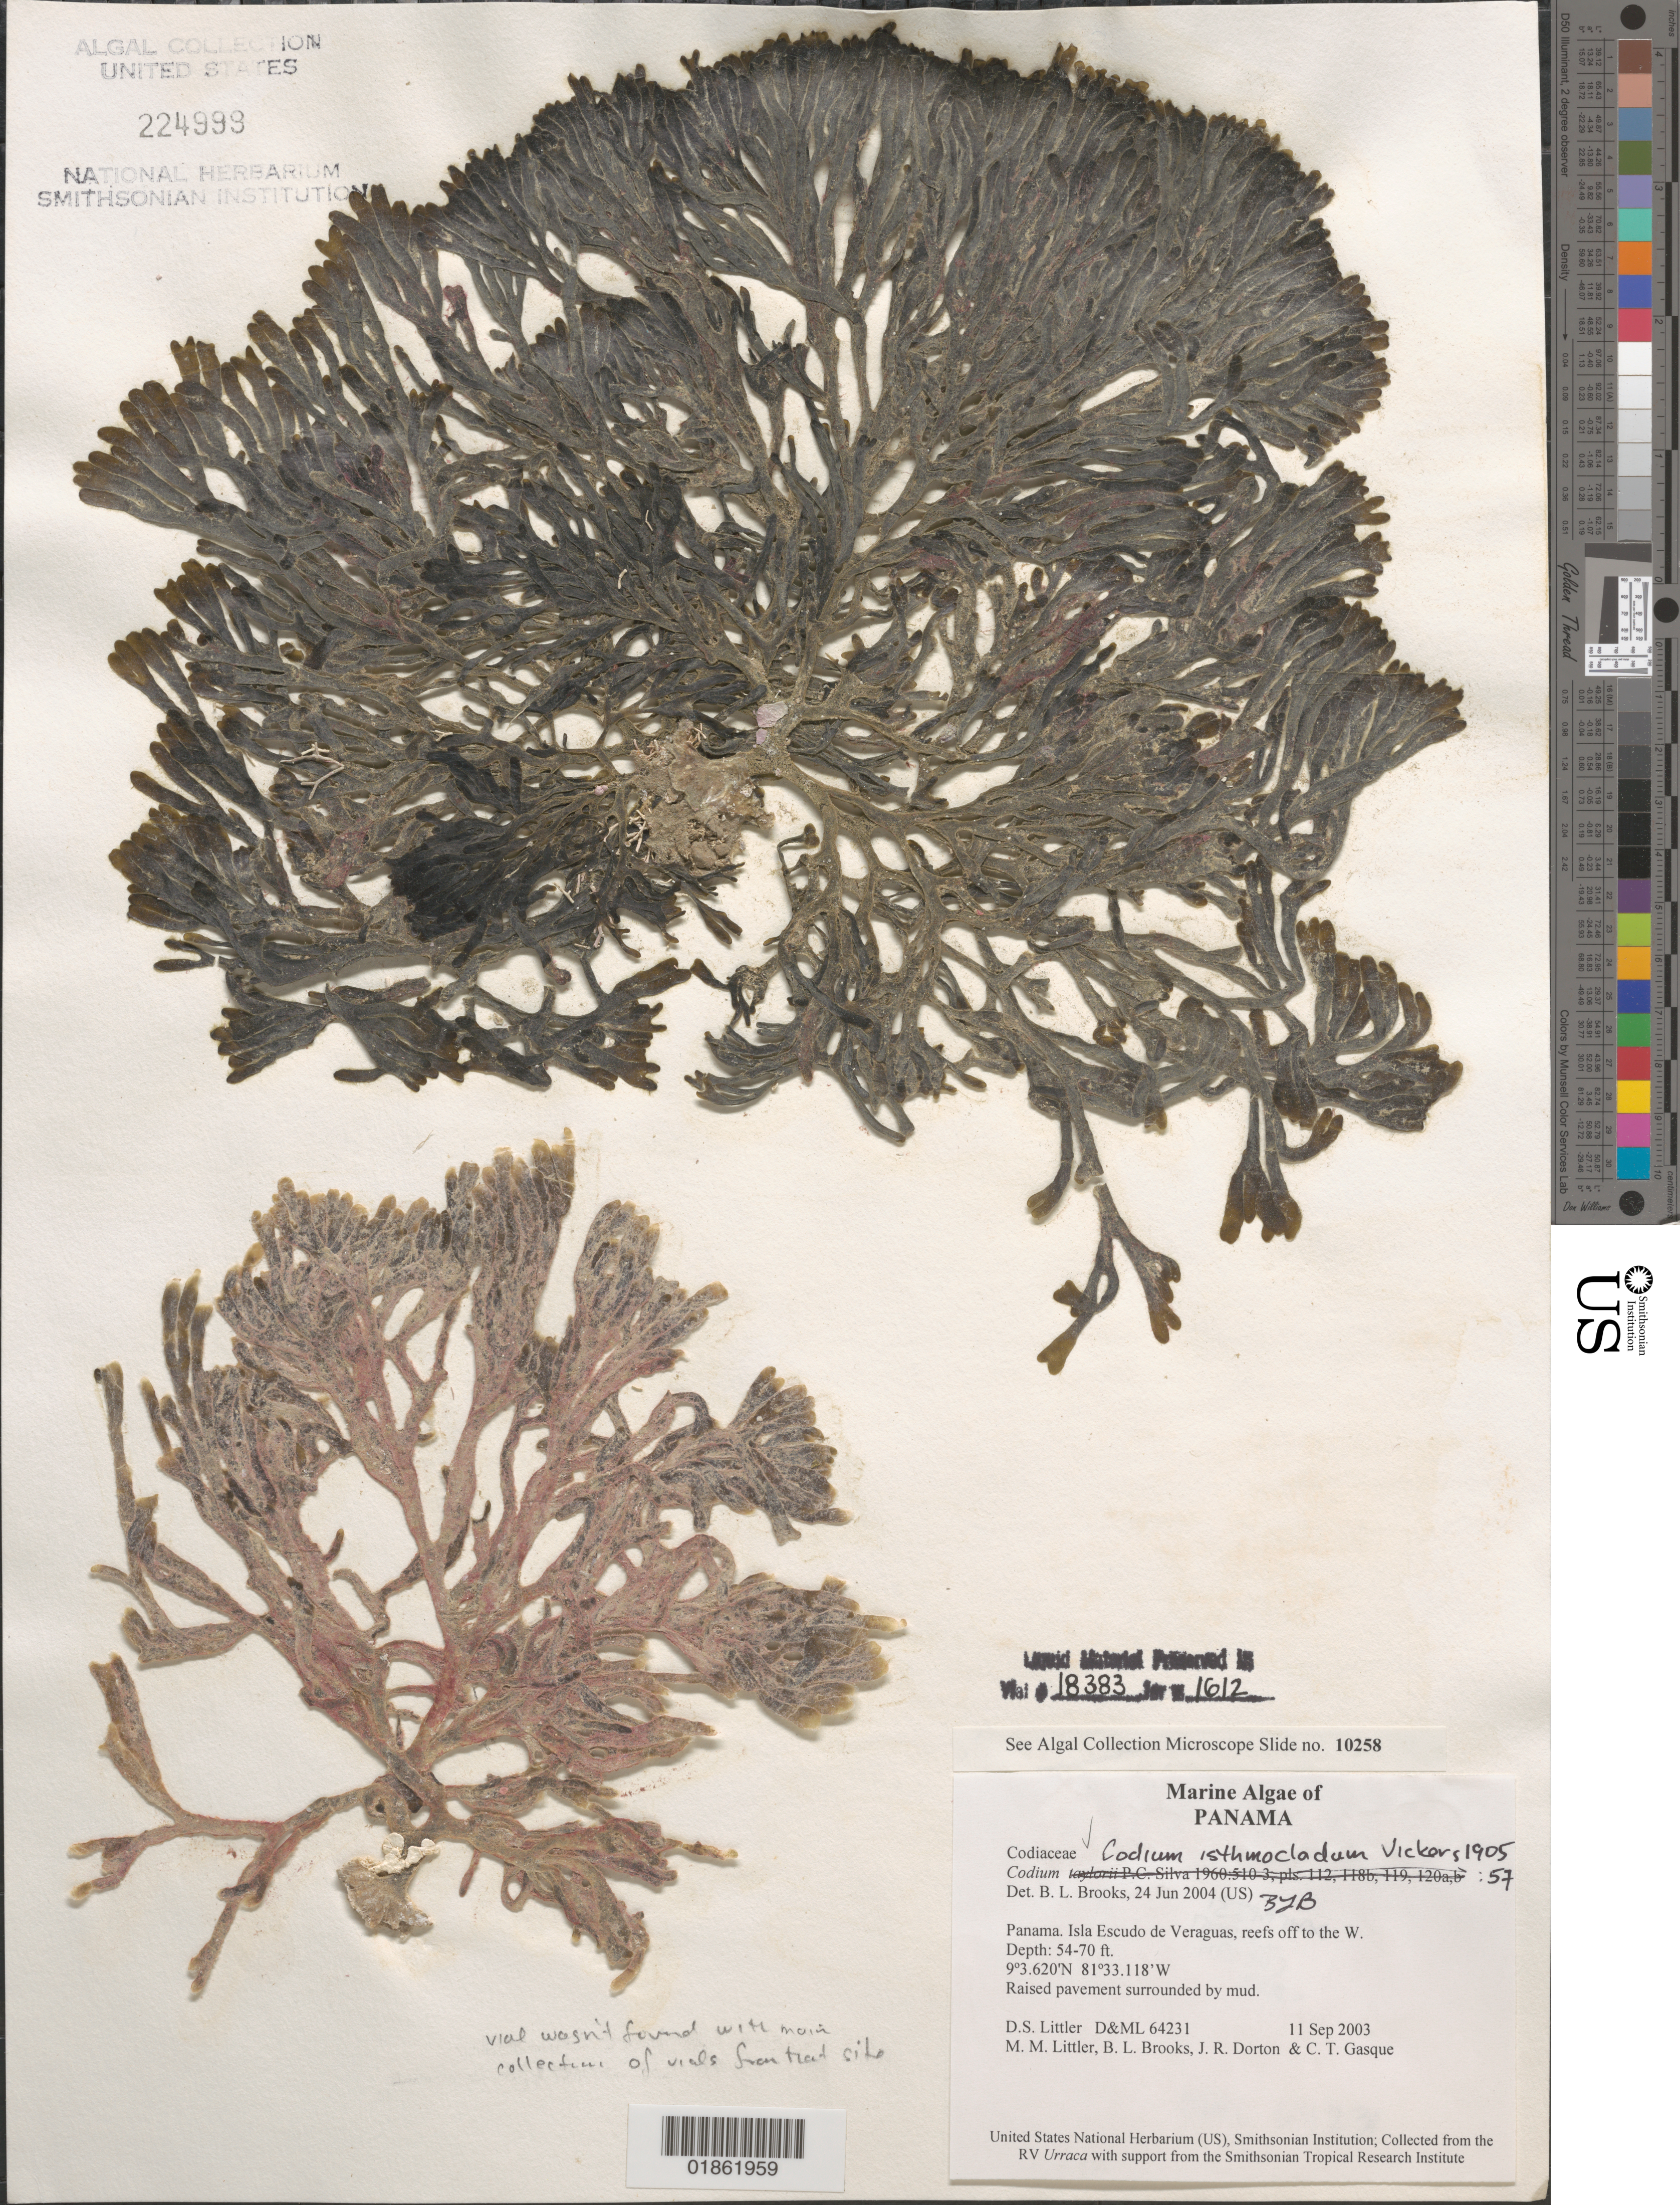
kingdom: Plantae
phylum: Chlorophyta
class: Ulvophyceae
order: Bryopsidales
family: Codiaceae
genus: Codium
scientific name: Codium isthmocladum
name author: Vickers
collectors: D. S. Littler, M. M. Littler & C. Gasque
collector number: D&ML 64231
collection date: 2003-09-11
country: Panama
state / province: Ngöbe-Buglé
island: Escudo de Veraguas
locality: Isla Escudo de Veraguas. Snorkling W side.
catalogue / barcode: US 224999